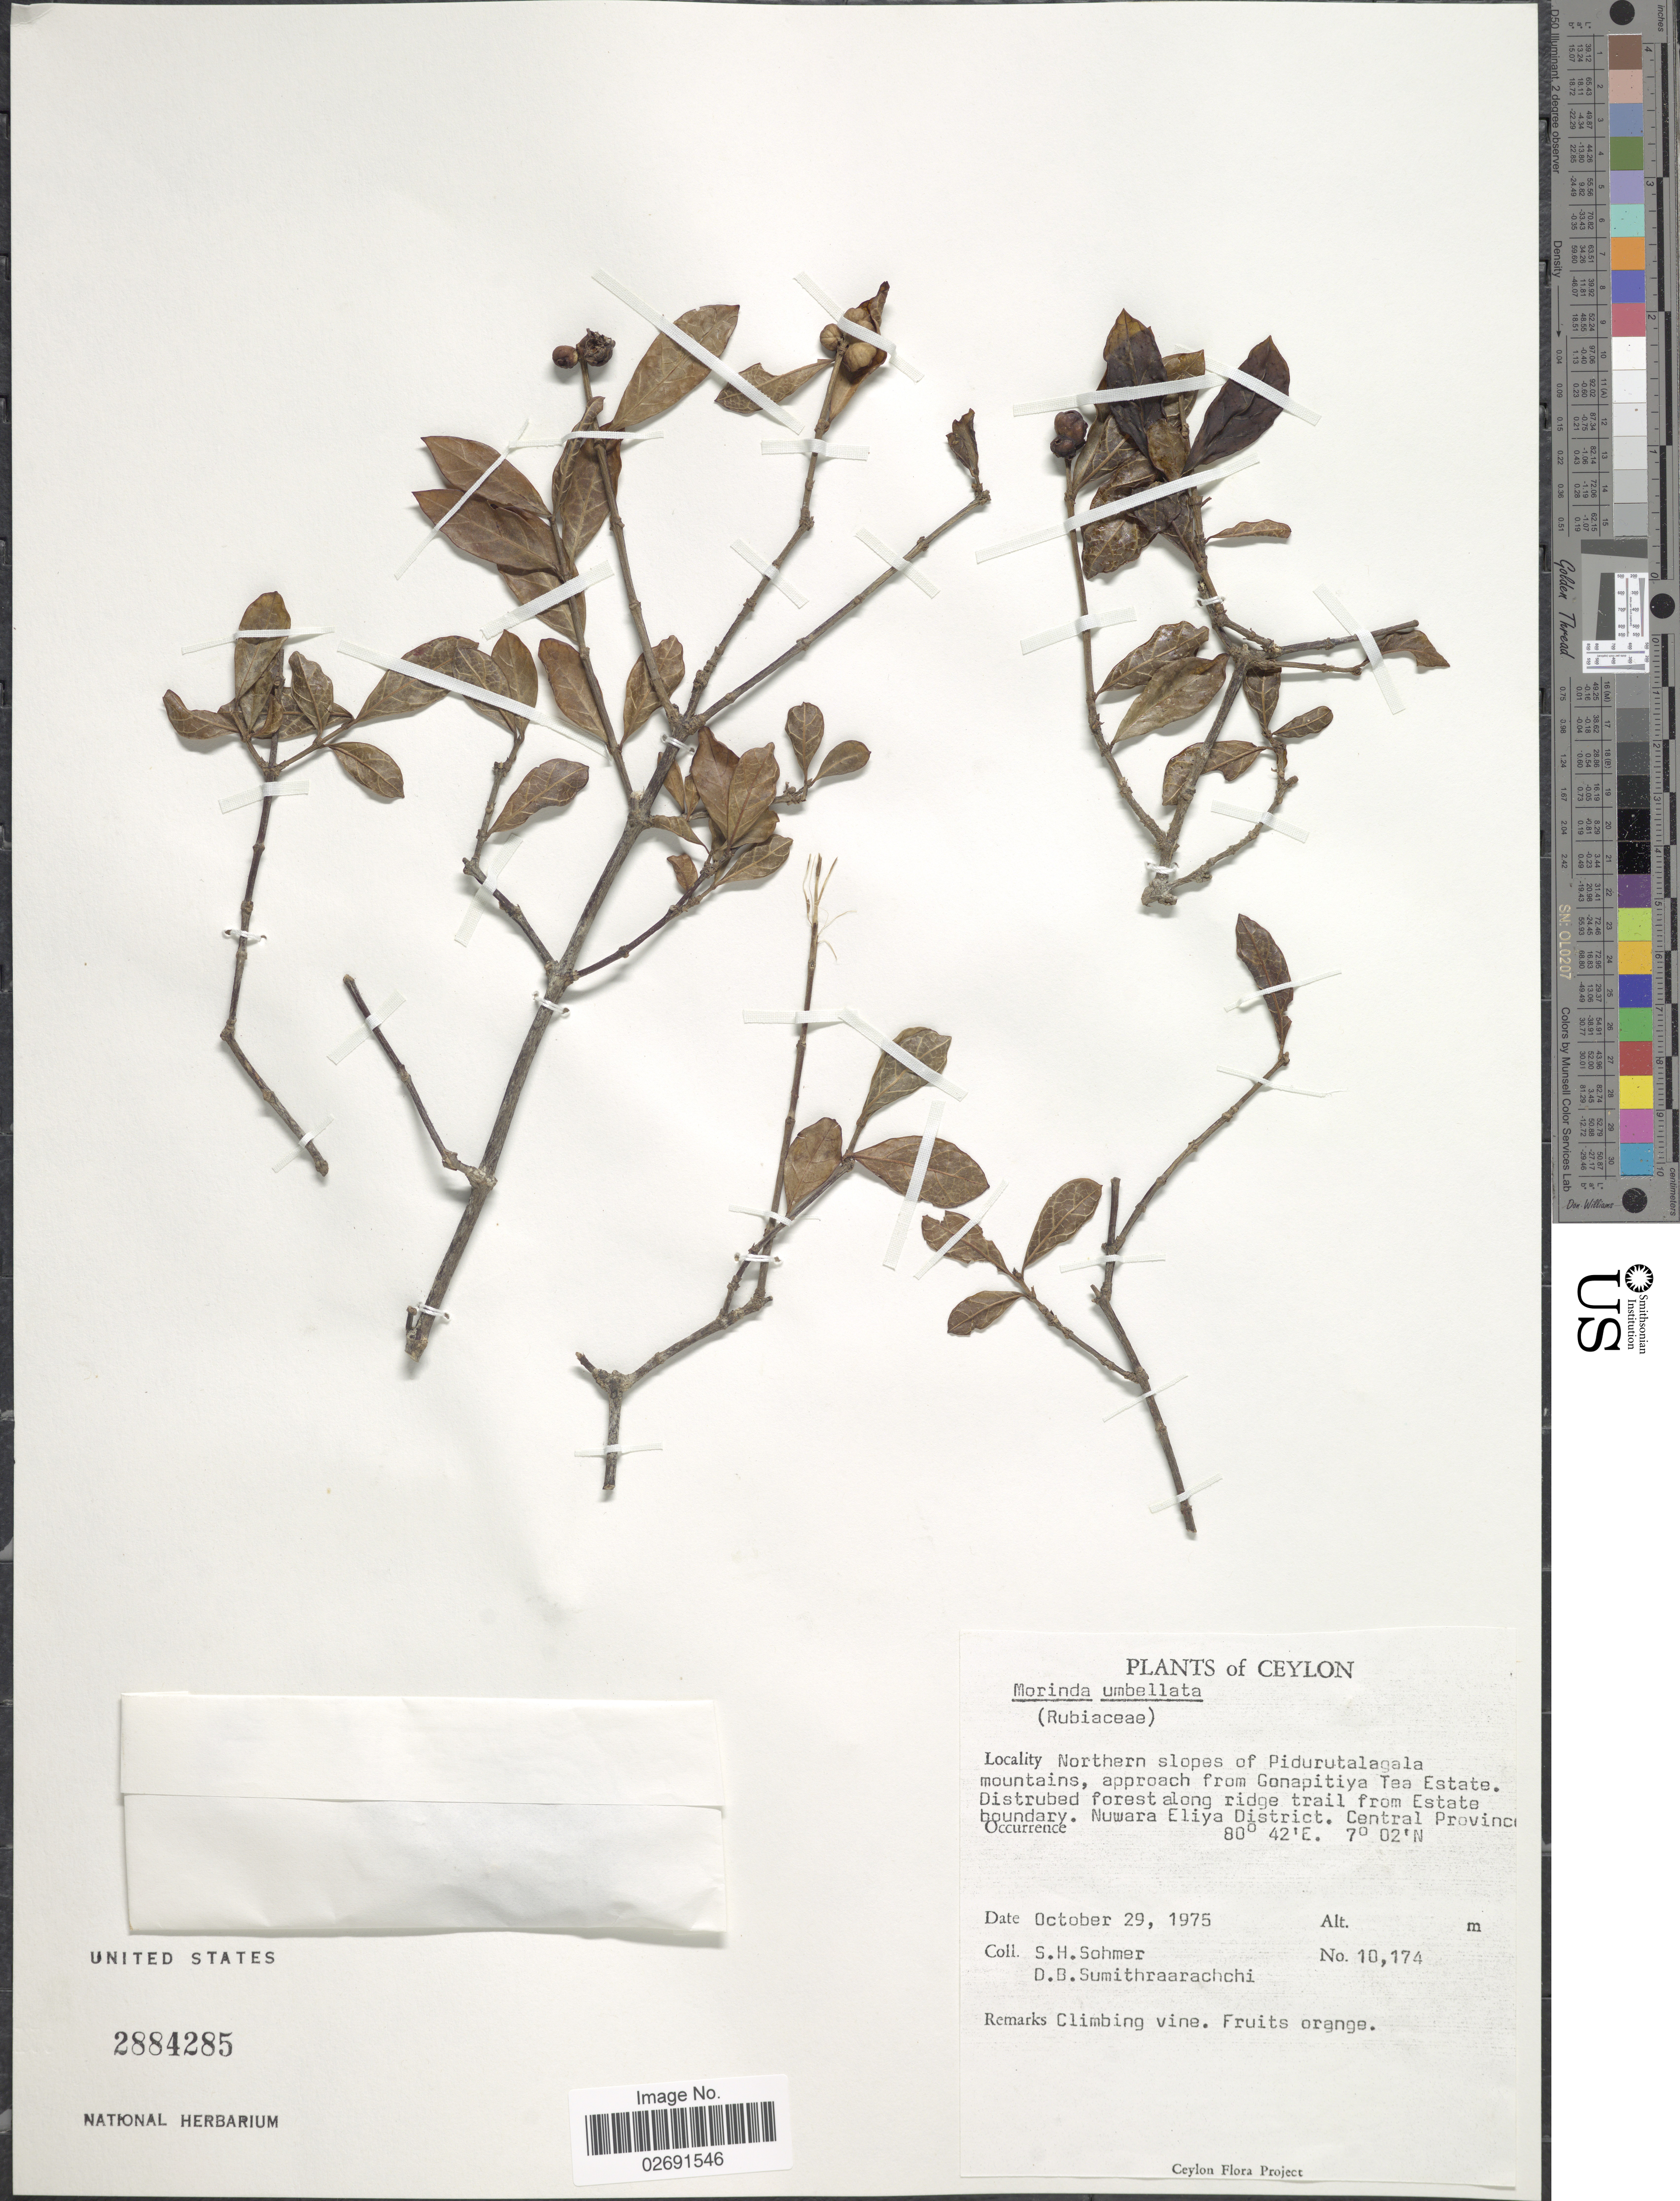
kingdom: Plantae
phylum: Tracheophyta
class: Magnoliopsida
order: Gentianales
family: Rubiaceae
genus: Gynochthodes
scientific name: Gynochthodes umbellata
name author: (L.) Razafim. & B. Bremer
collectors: S. H. Sohmer & D. B. Sumithraarachchi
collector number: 10174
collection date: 1975-10-29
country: Sri Lanka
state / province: Central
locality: Ceylon, Northern solopes of Pidurutalagala mountains, approach from Gonapitiya Tea Estate, along ridge trail from Estate boundary, Nuwara Eliya District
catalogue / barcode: US 2884285